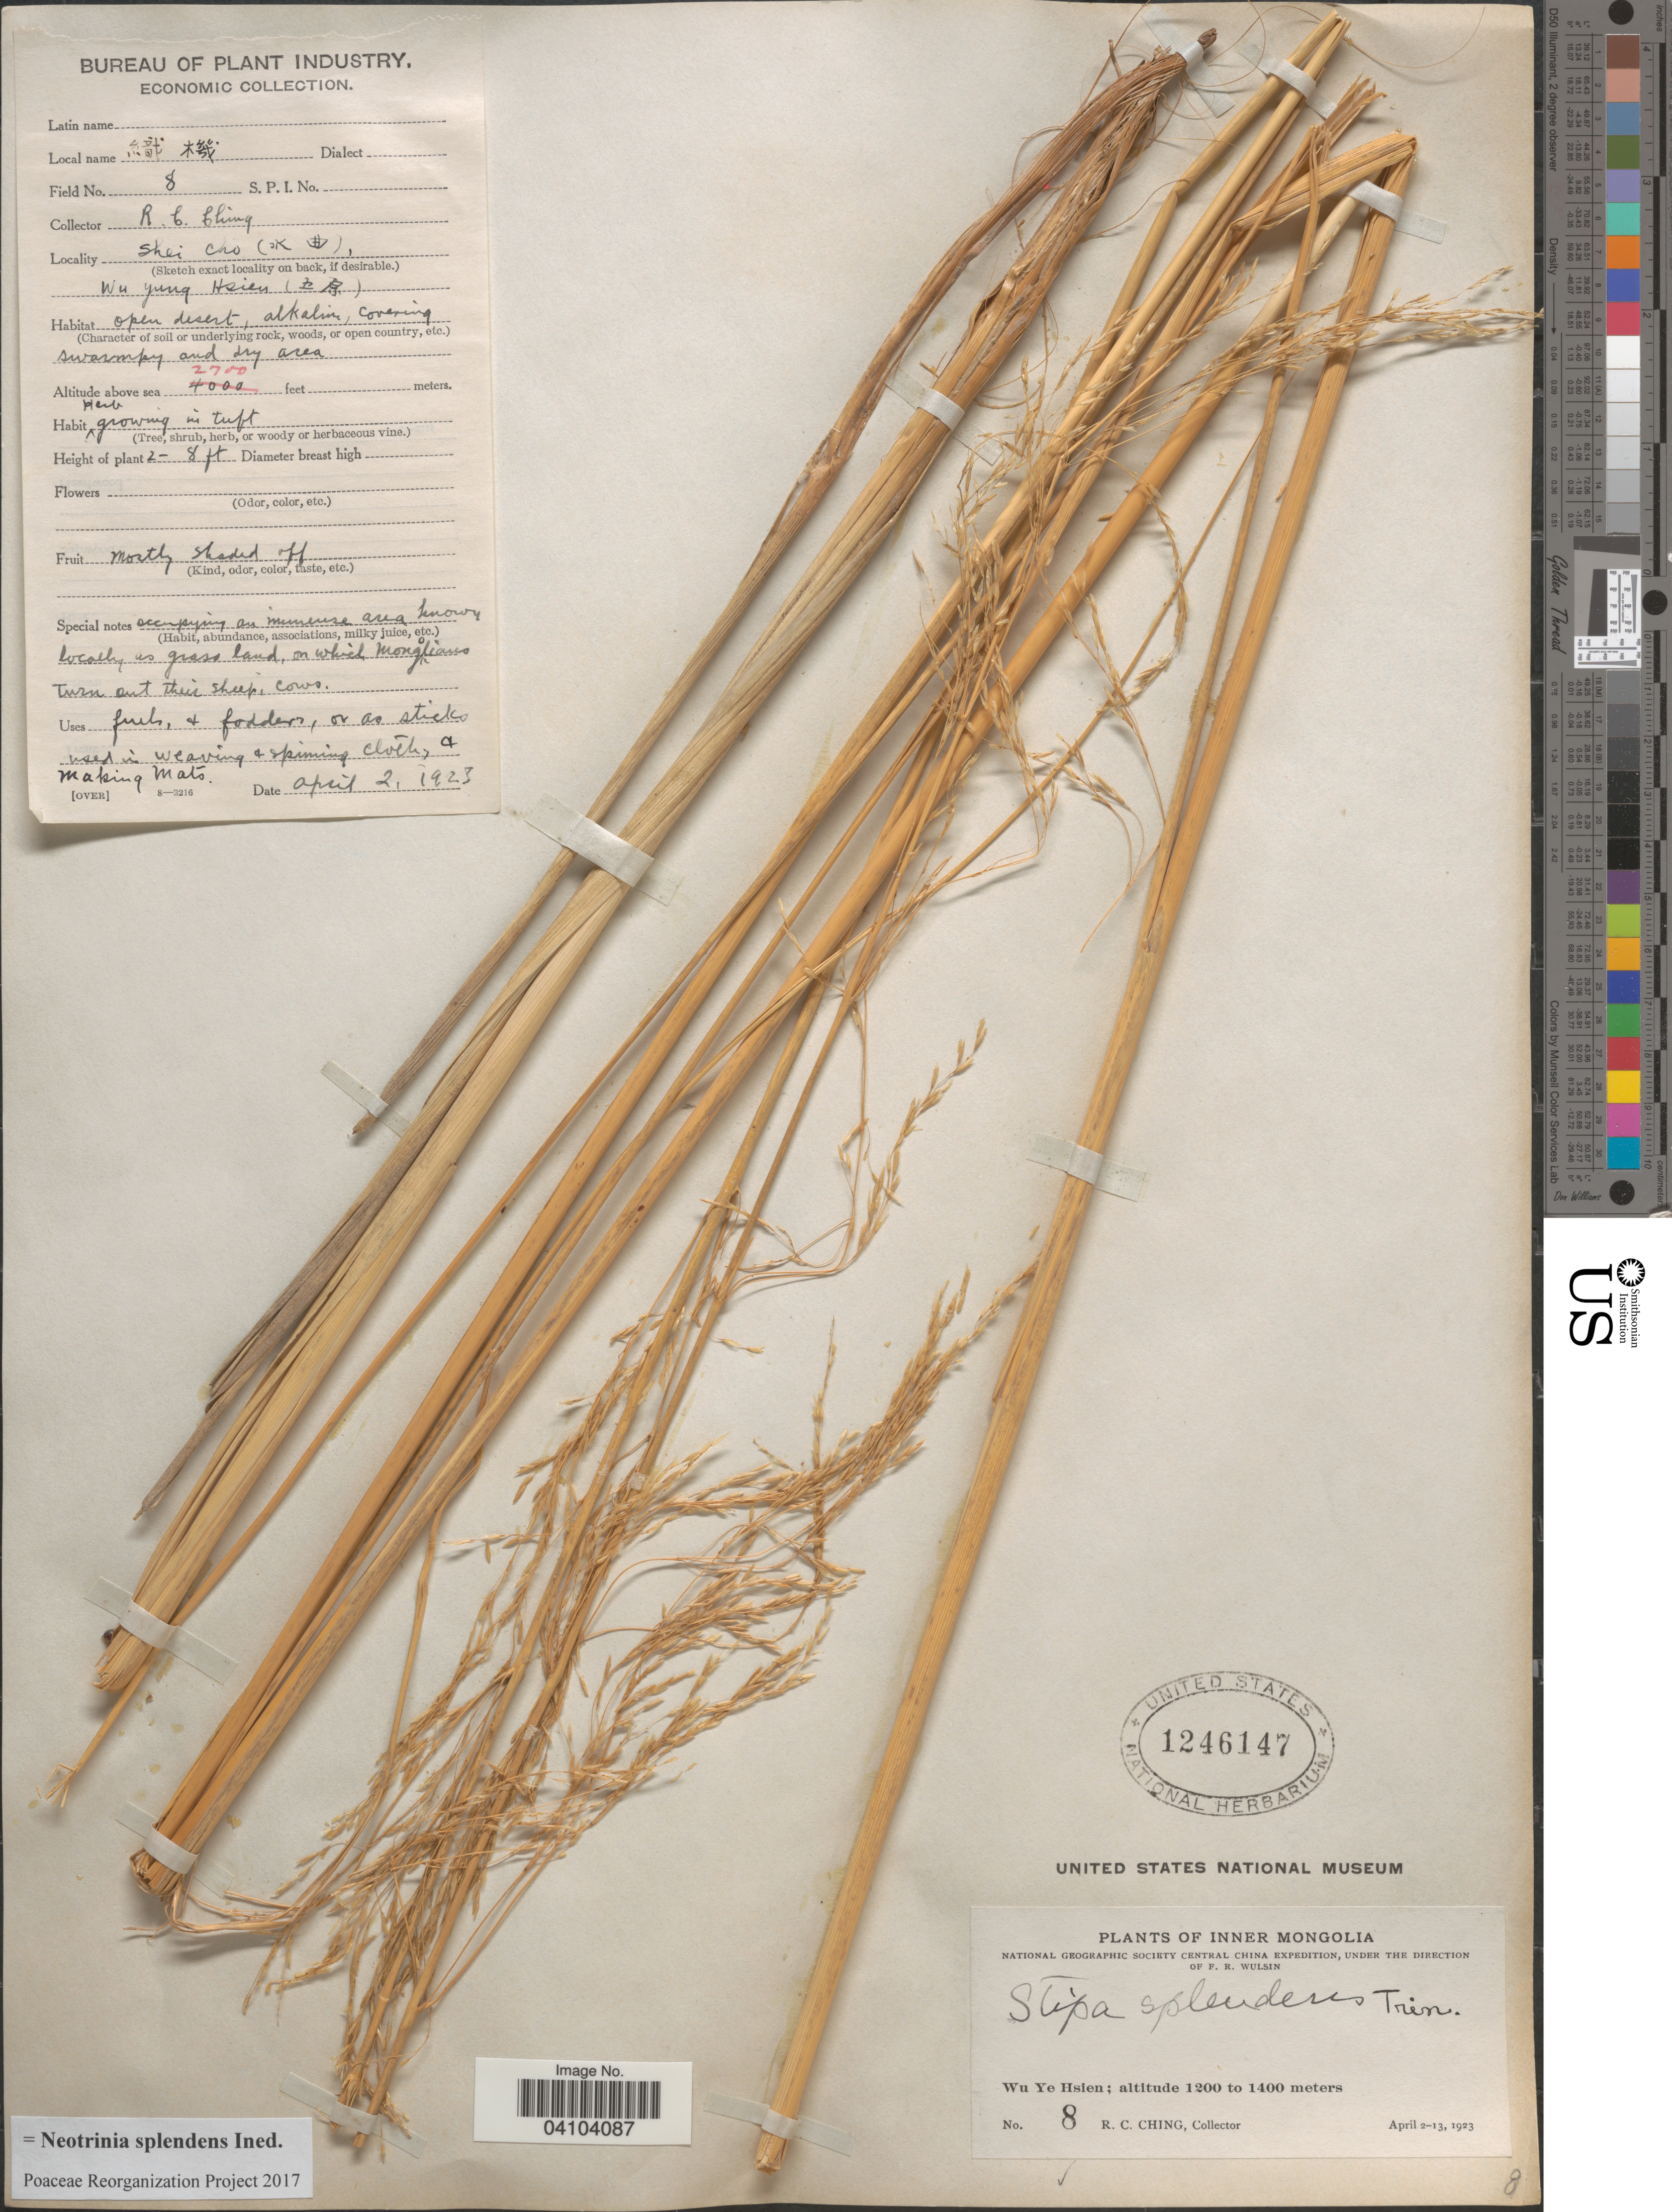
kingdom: Plantae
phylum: Tracheophyta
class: Liliopsida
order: Poales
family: Poaceae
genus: Neotrinia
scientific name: Neotrinia splendens (Trin.) M. Nobis, P.D. Gudkova & A. Nowak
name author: (Trin.)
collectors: R. C. Ching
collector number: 8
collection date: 1923-04-02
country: China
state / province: Nei Monggol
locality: National Geographic Society Central China Expedition. Wu Ye Hsien. Shei Chi (X)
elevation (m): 823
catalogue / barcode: US 1246147